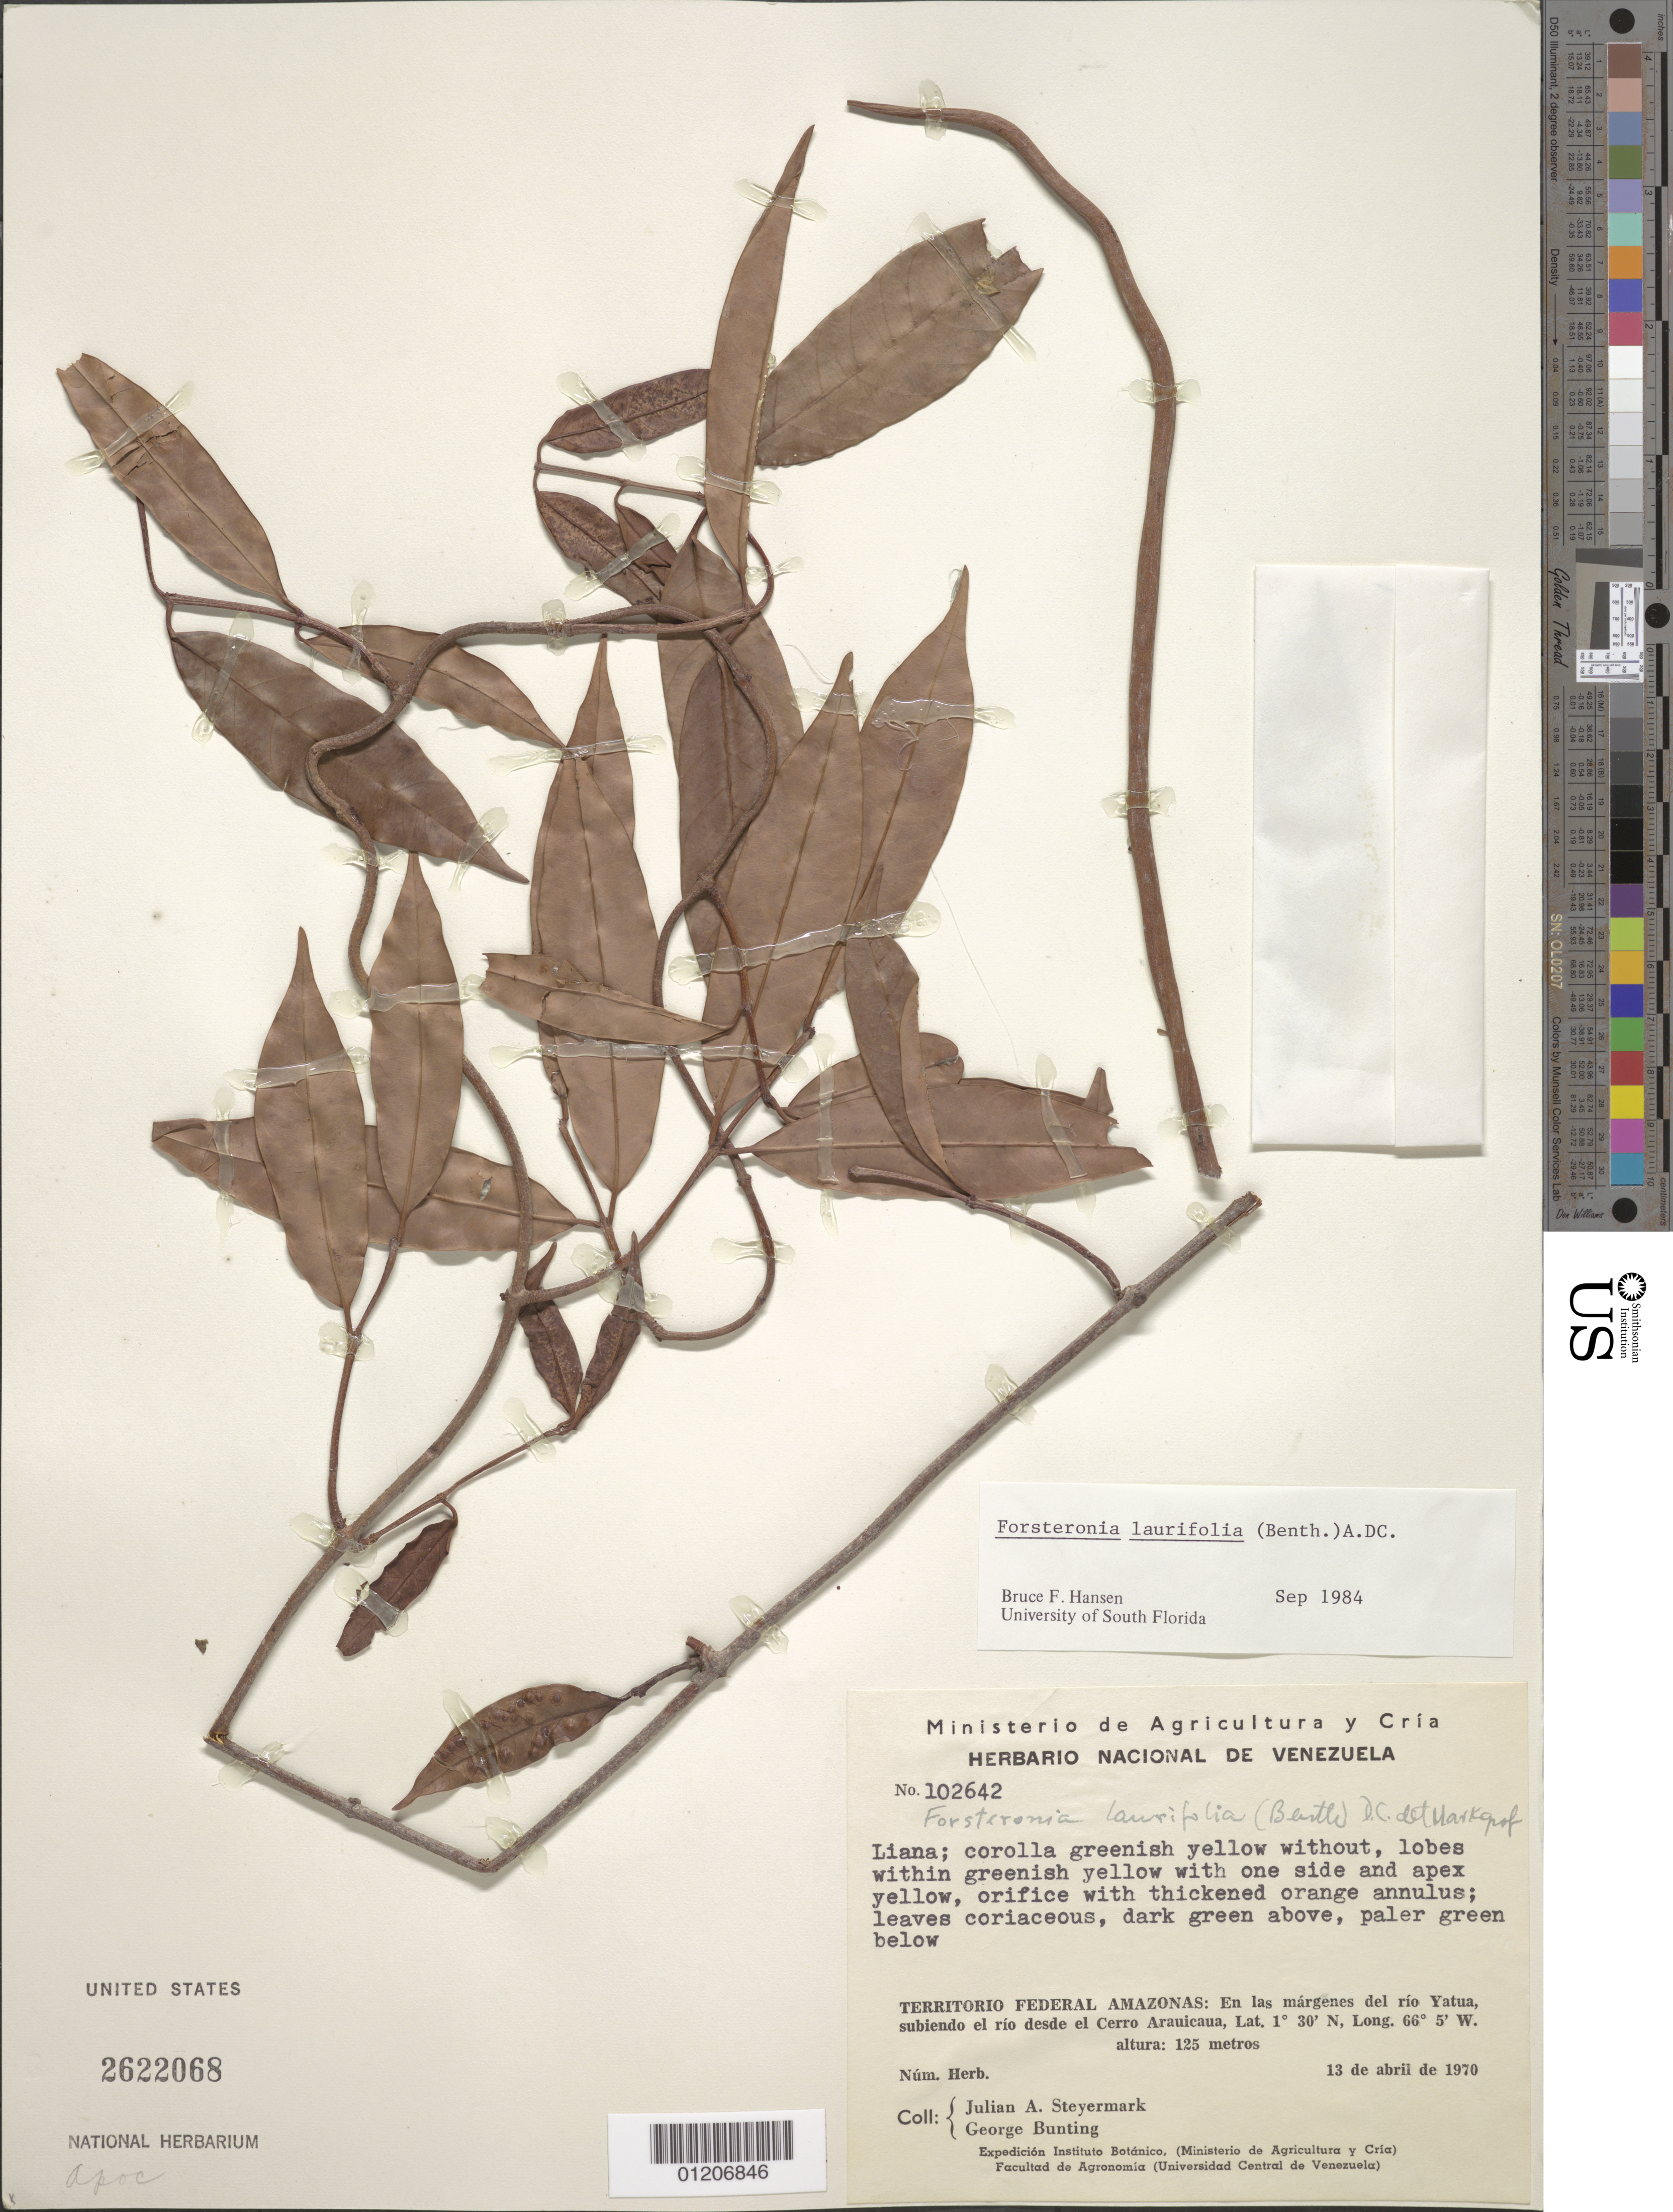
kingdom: Plantae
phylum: Tracheophyta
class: Magnoliopsida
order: Gentianales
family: Apocynaceae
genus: Forsteronia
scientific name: Forsteronia laurifolia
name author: (Benth.) A. DC.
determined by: Hansen, B.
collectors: J. Steyermark & G. S. Bunting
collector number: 102642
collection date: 1970-04-13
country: Venezuela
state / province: Amazonas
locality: Margenes de rio Yatua, suiendo el rio desde el Cerro Arauicaua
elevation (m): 125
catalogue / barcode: US 2622068